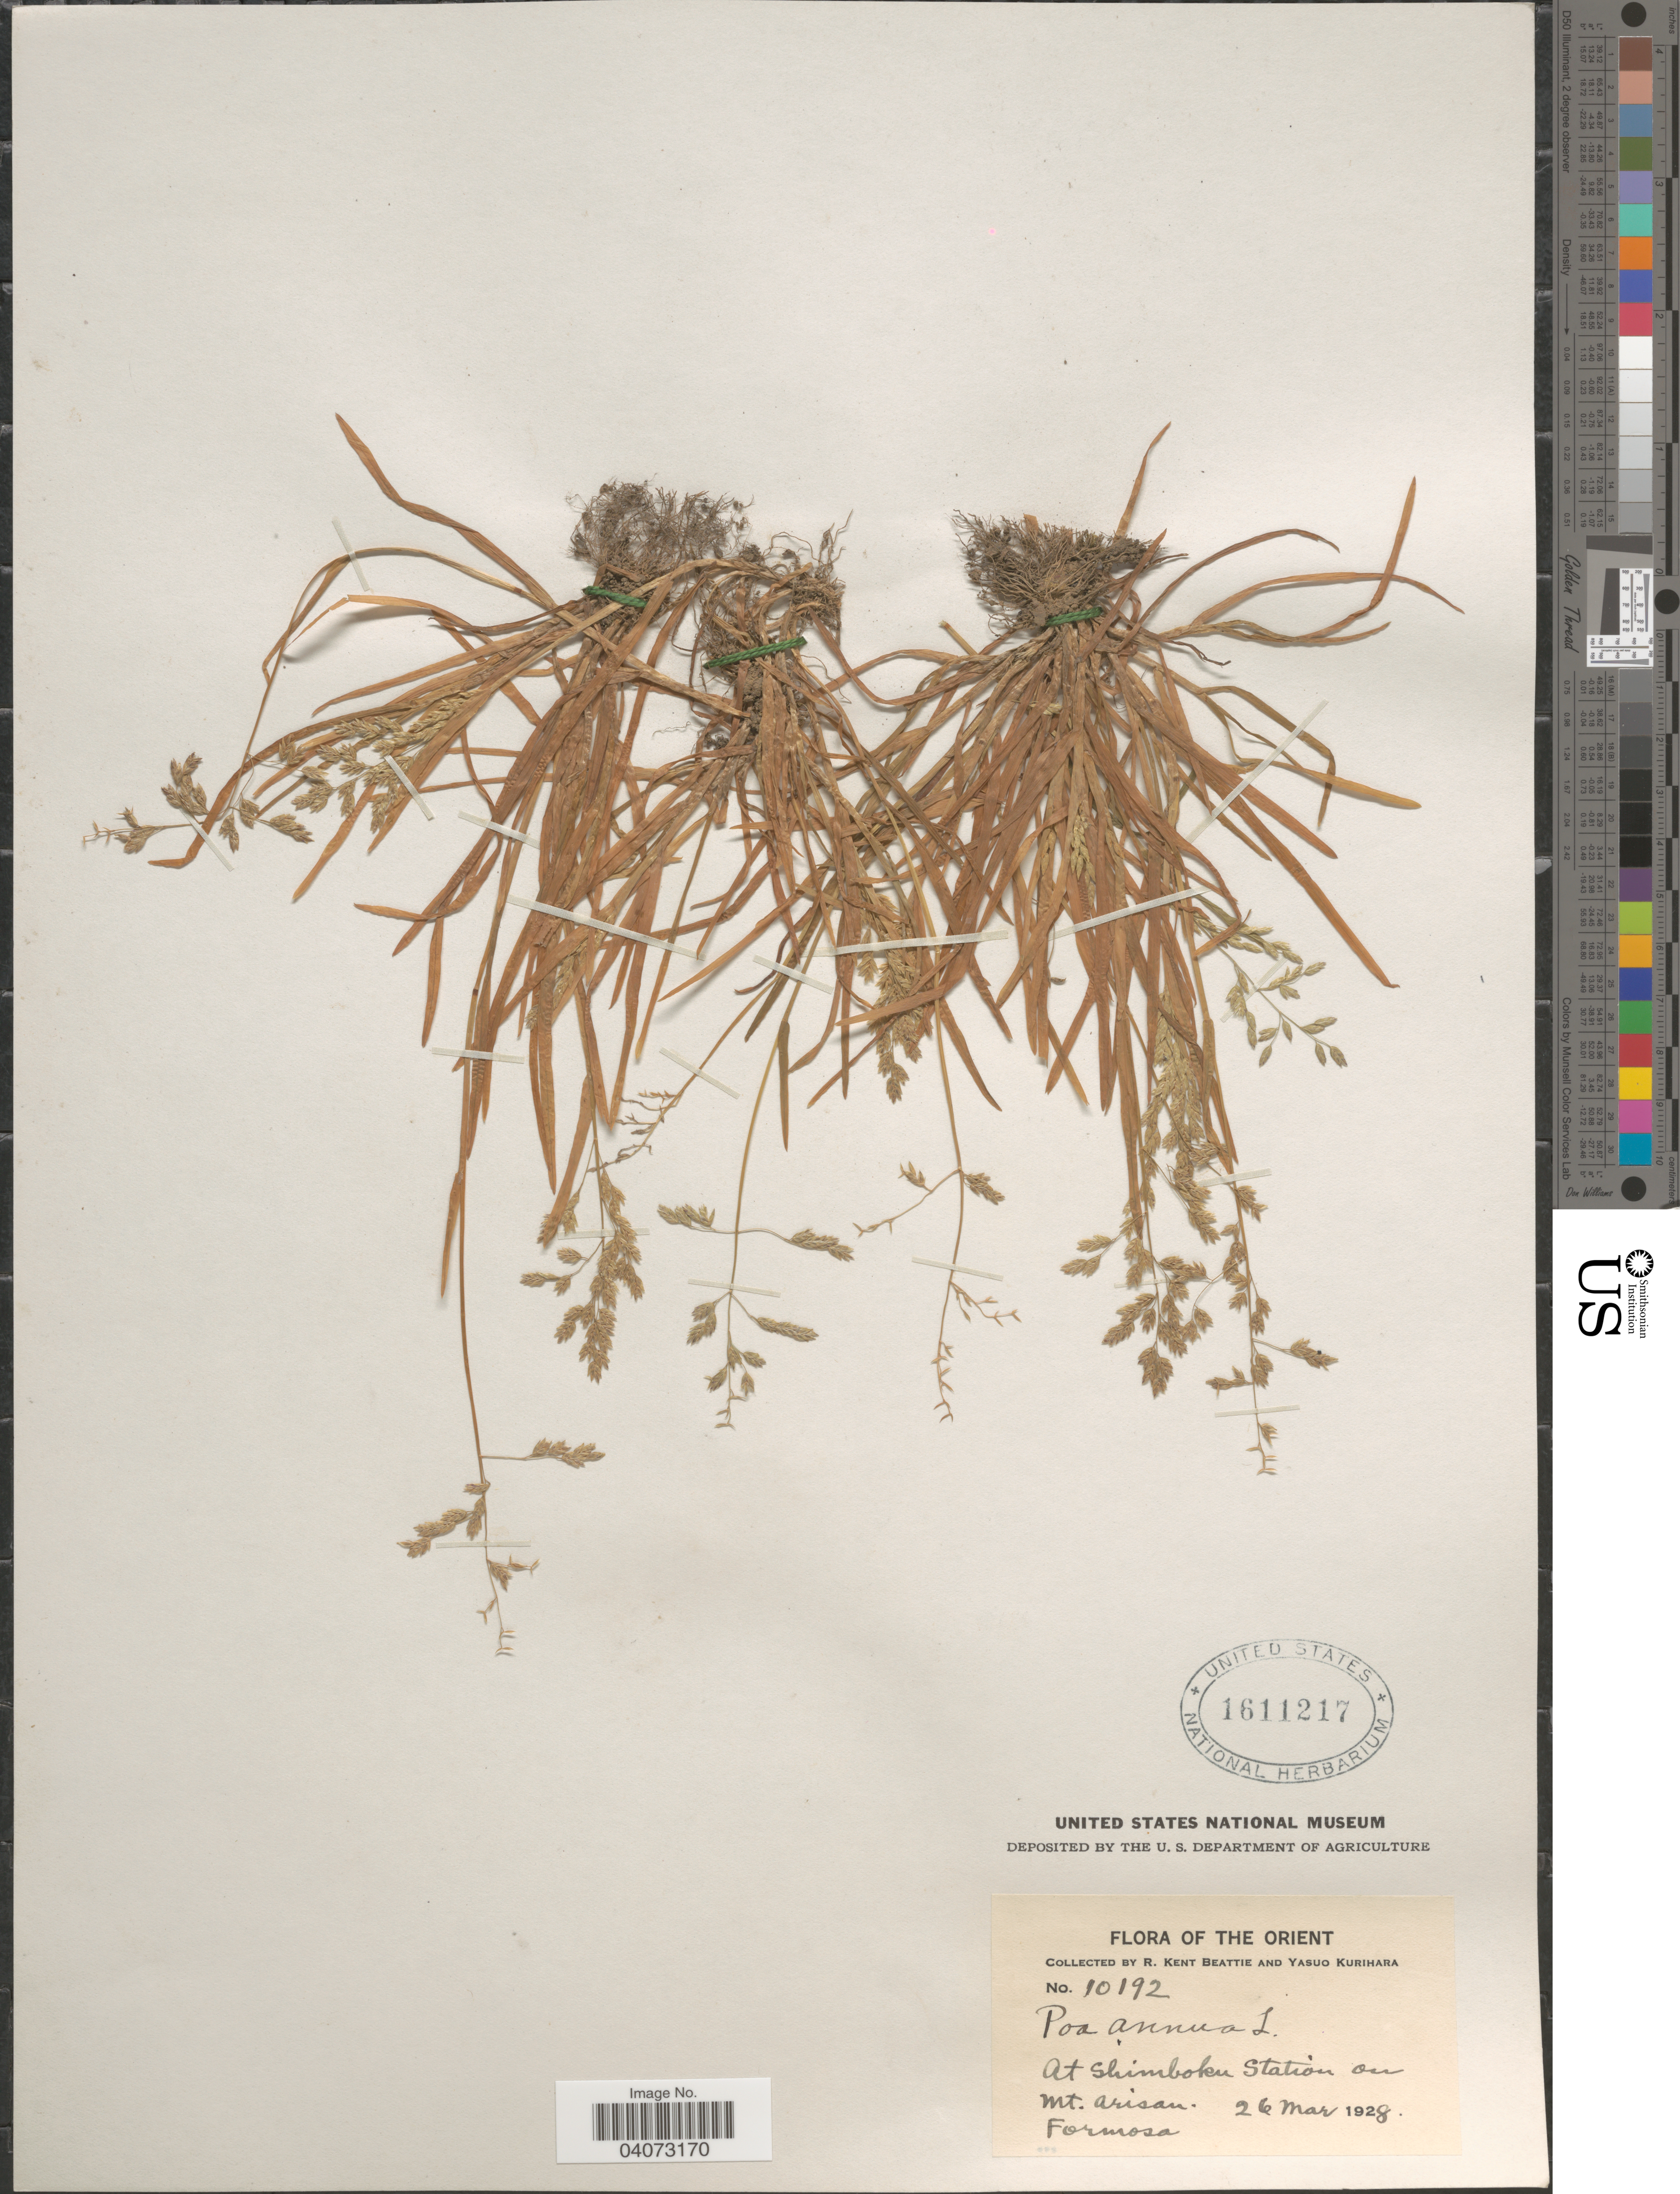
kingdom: Plantae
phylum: Tracheophyta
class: Liliopsida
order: Poales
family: Poaceae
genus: Poa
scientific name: Poa annua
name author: L.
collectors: R. K. Beattie & Y. Kurihara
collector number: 10192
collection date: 1928-03-26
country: Taiwan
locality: The Orient. At Shimboku Station on Mt. Arisan. Formosa.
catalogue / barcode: US 1611217